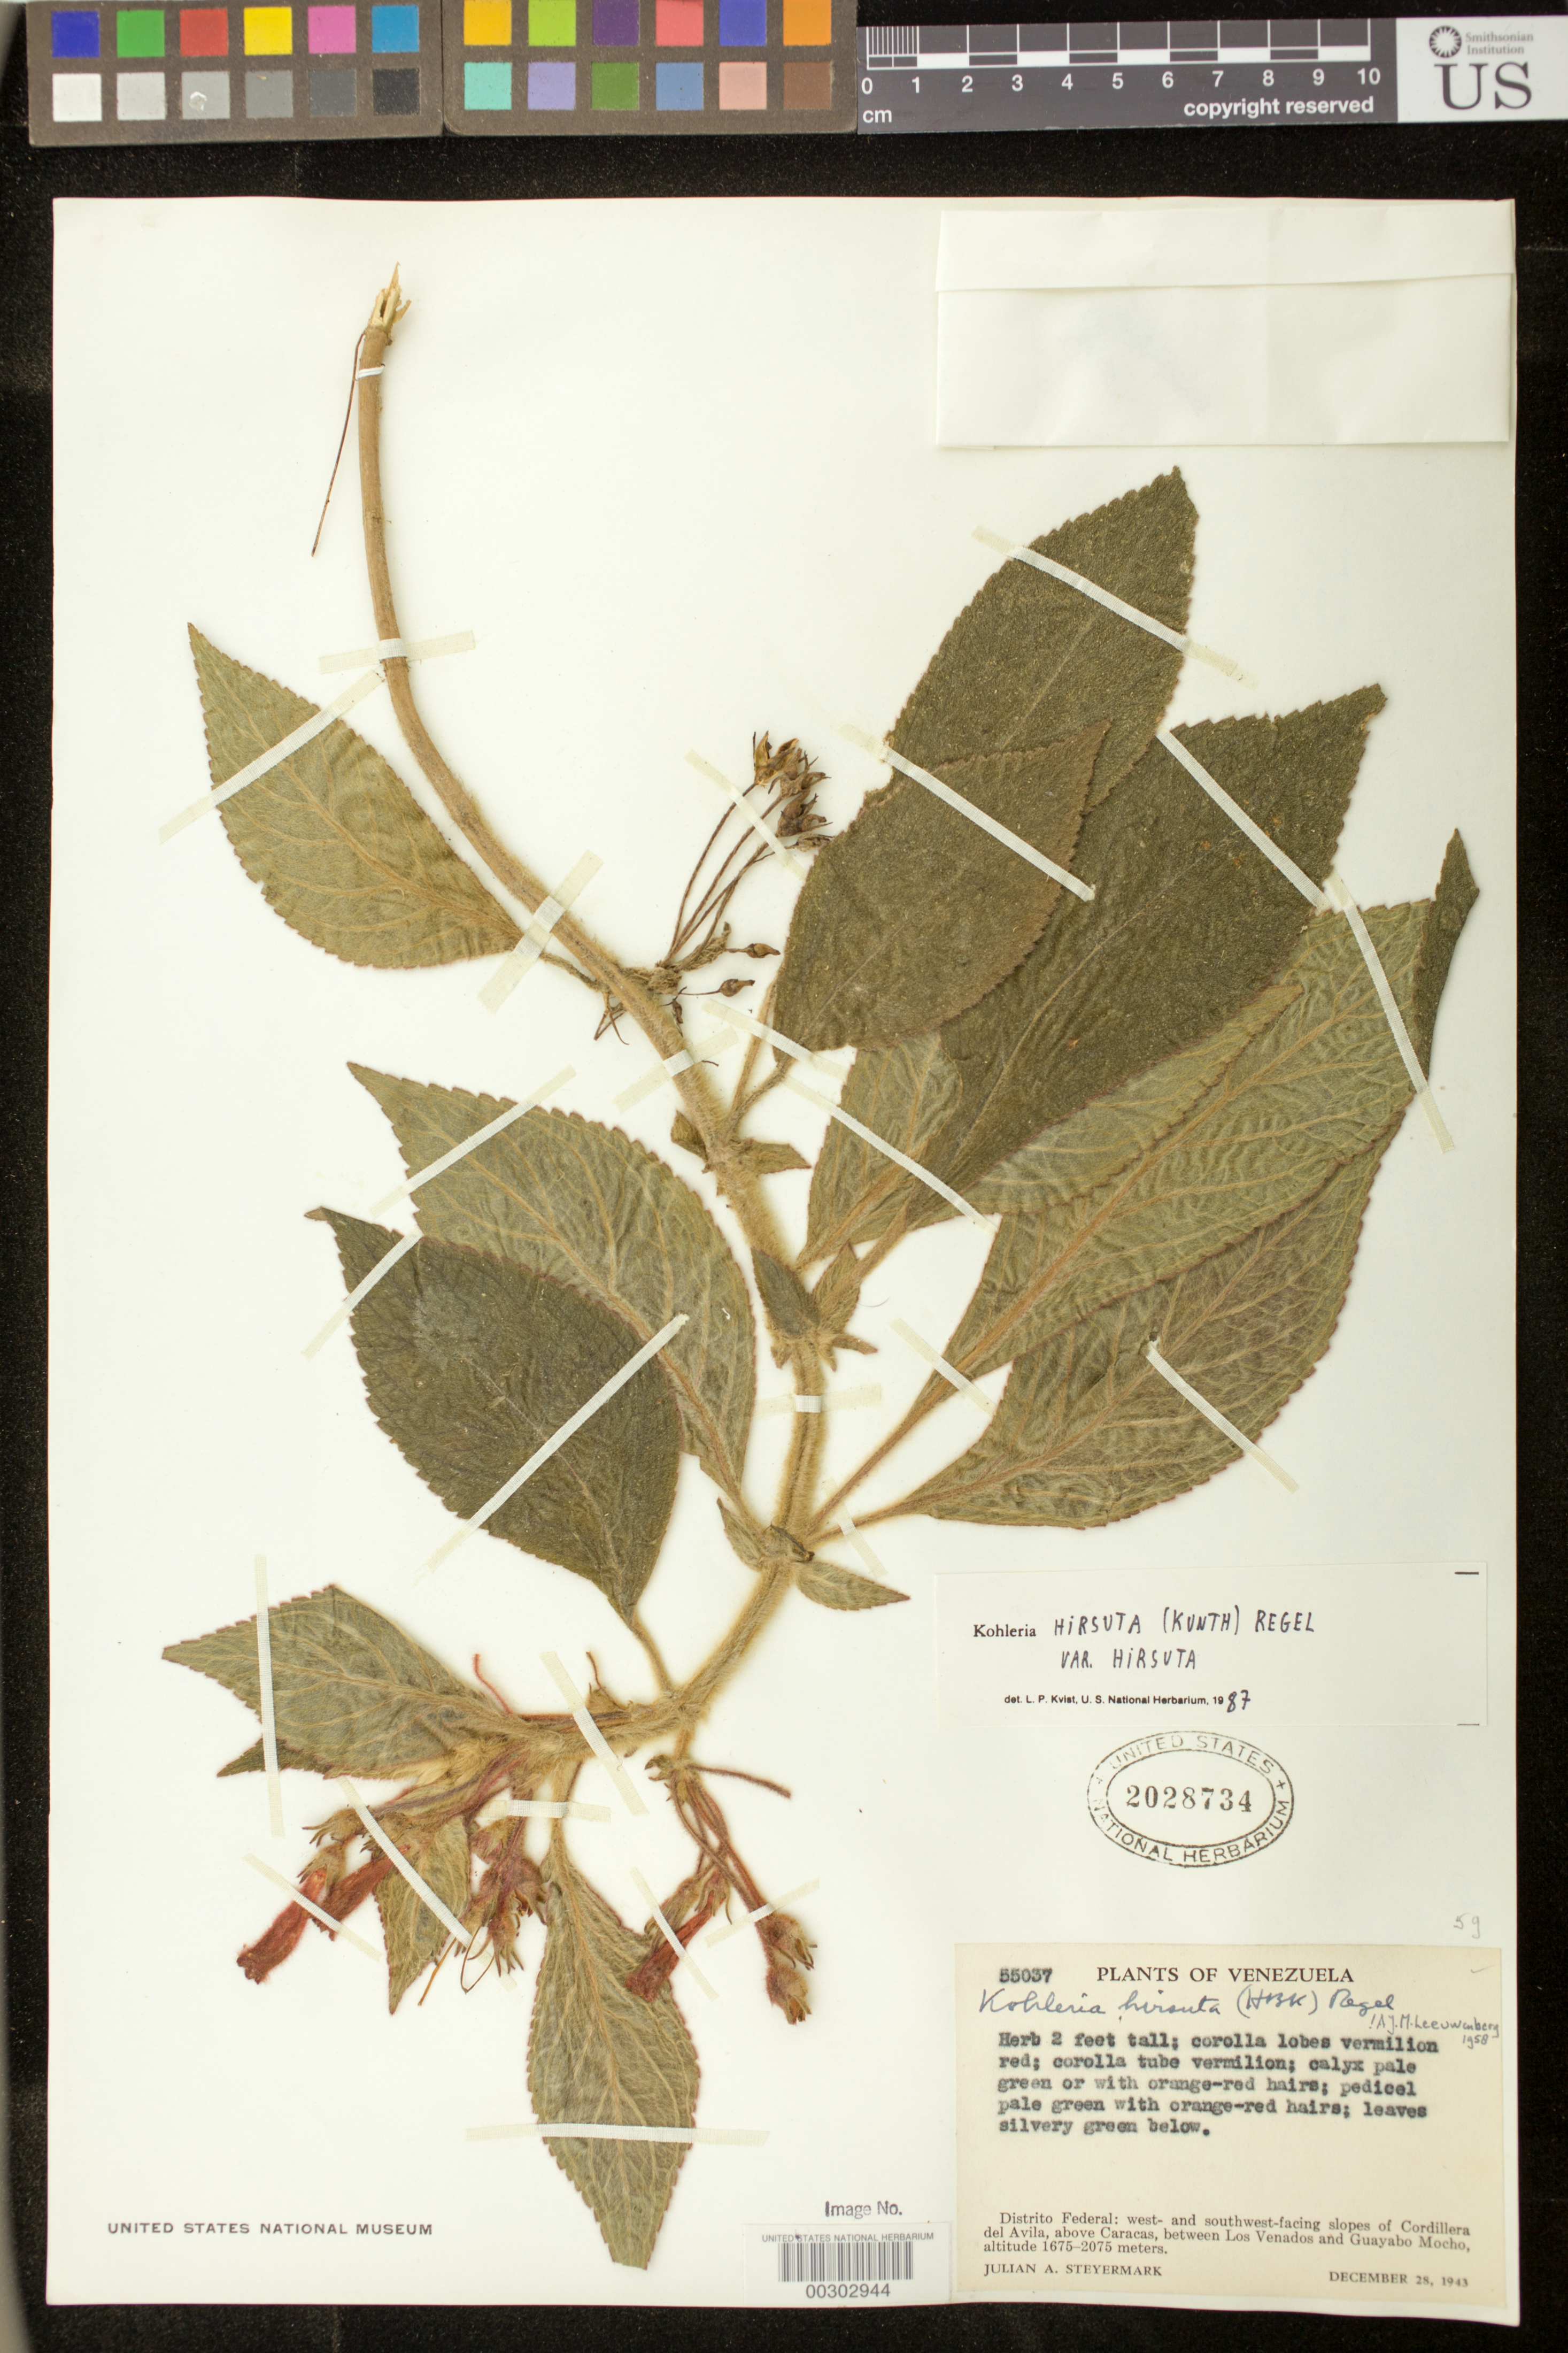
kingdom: Plantae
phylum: Tracheophyta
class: Magnoliopsida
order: Lamiales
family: Gesneriaceae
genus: Kohleria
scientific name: Kohleria hirsuta var. hirsuta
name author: (Kunth) Regel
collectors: J. Steyermark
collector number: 55037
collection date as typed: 28 Dec 1943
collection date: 1943-12-28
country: Venezuela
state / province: Distrito Federal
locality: West- and southwest-facing slopes of Cordillera del Avila, above Caracas, between Los Venados and Guayabo mocho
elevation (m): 1675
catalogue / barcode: US 2028734